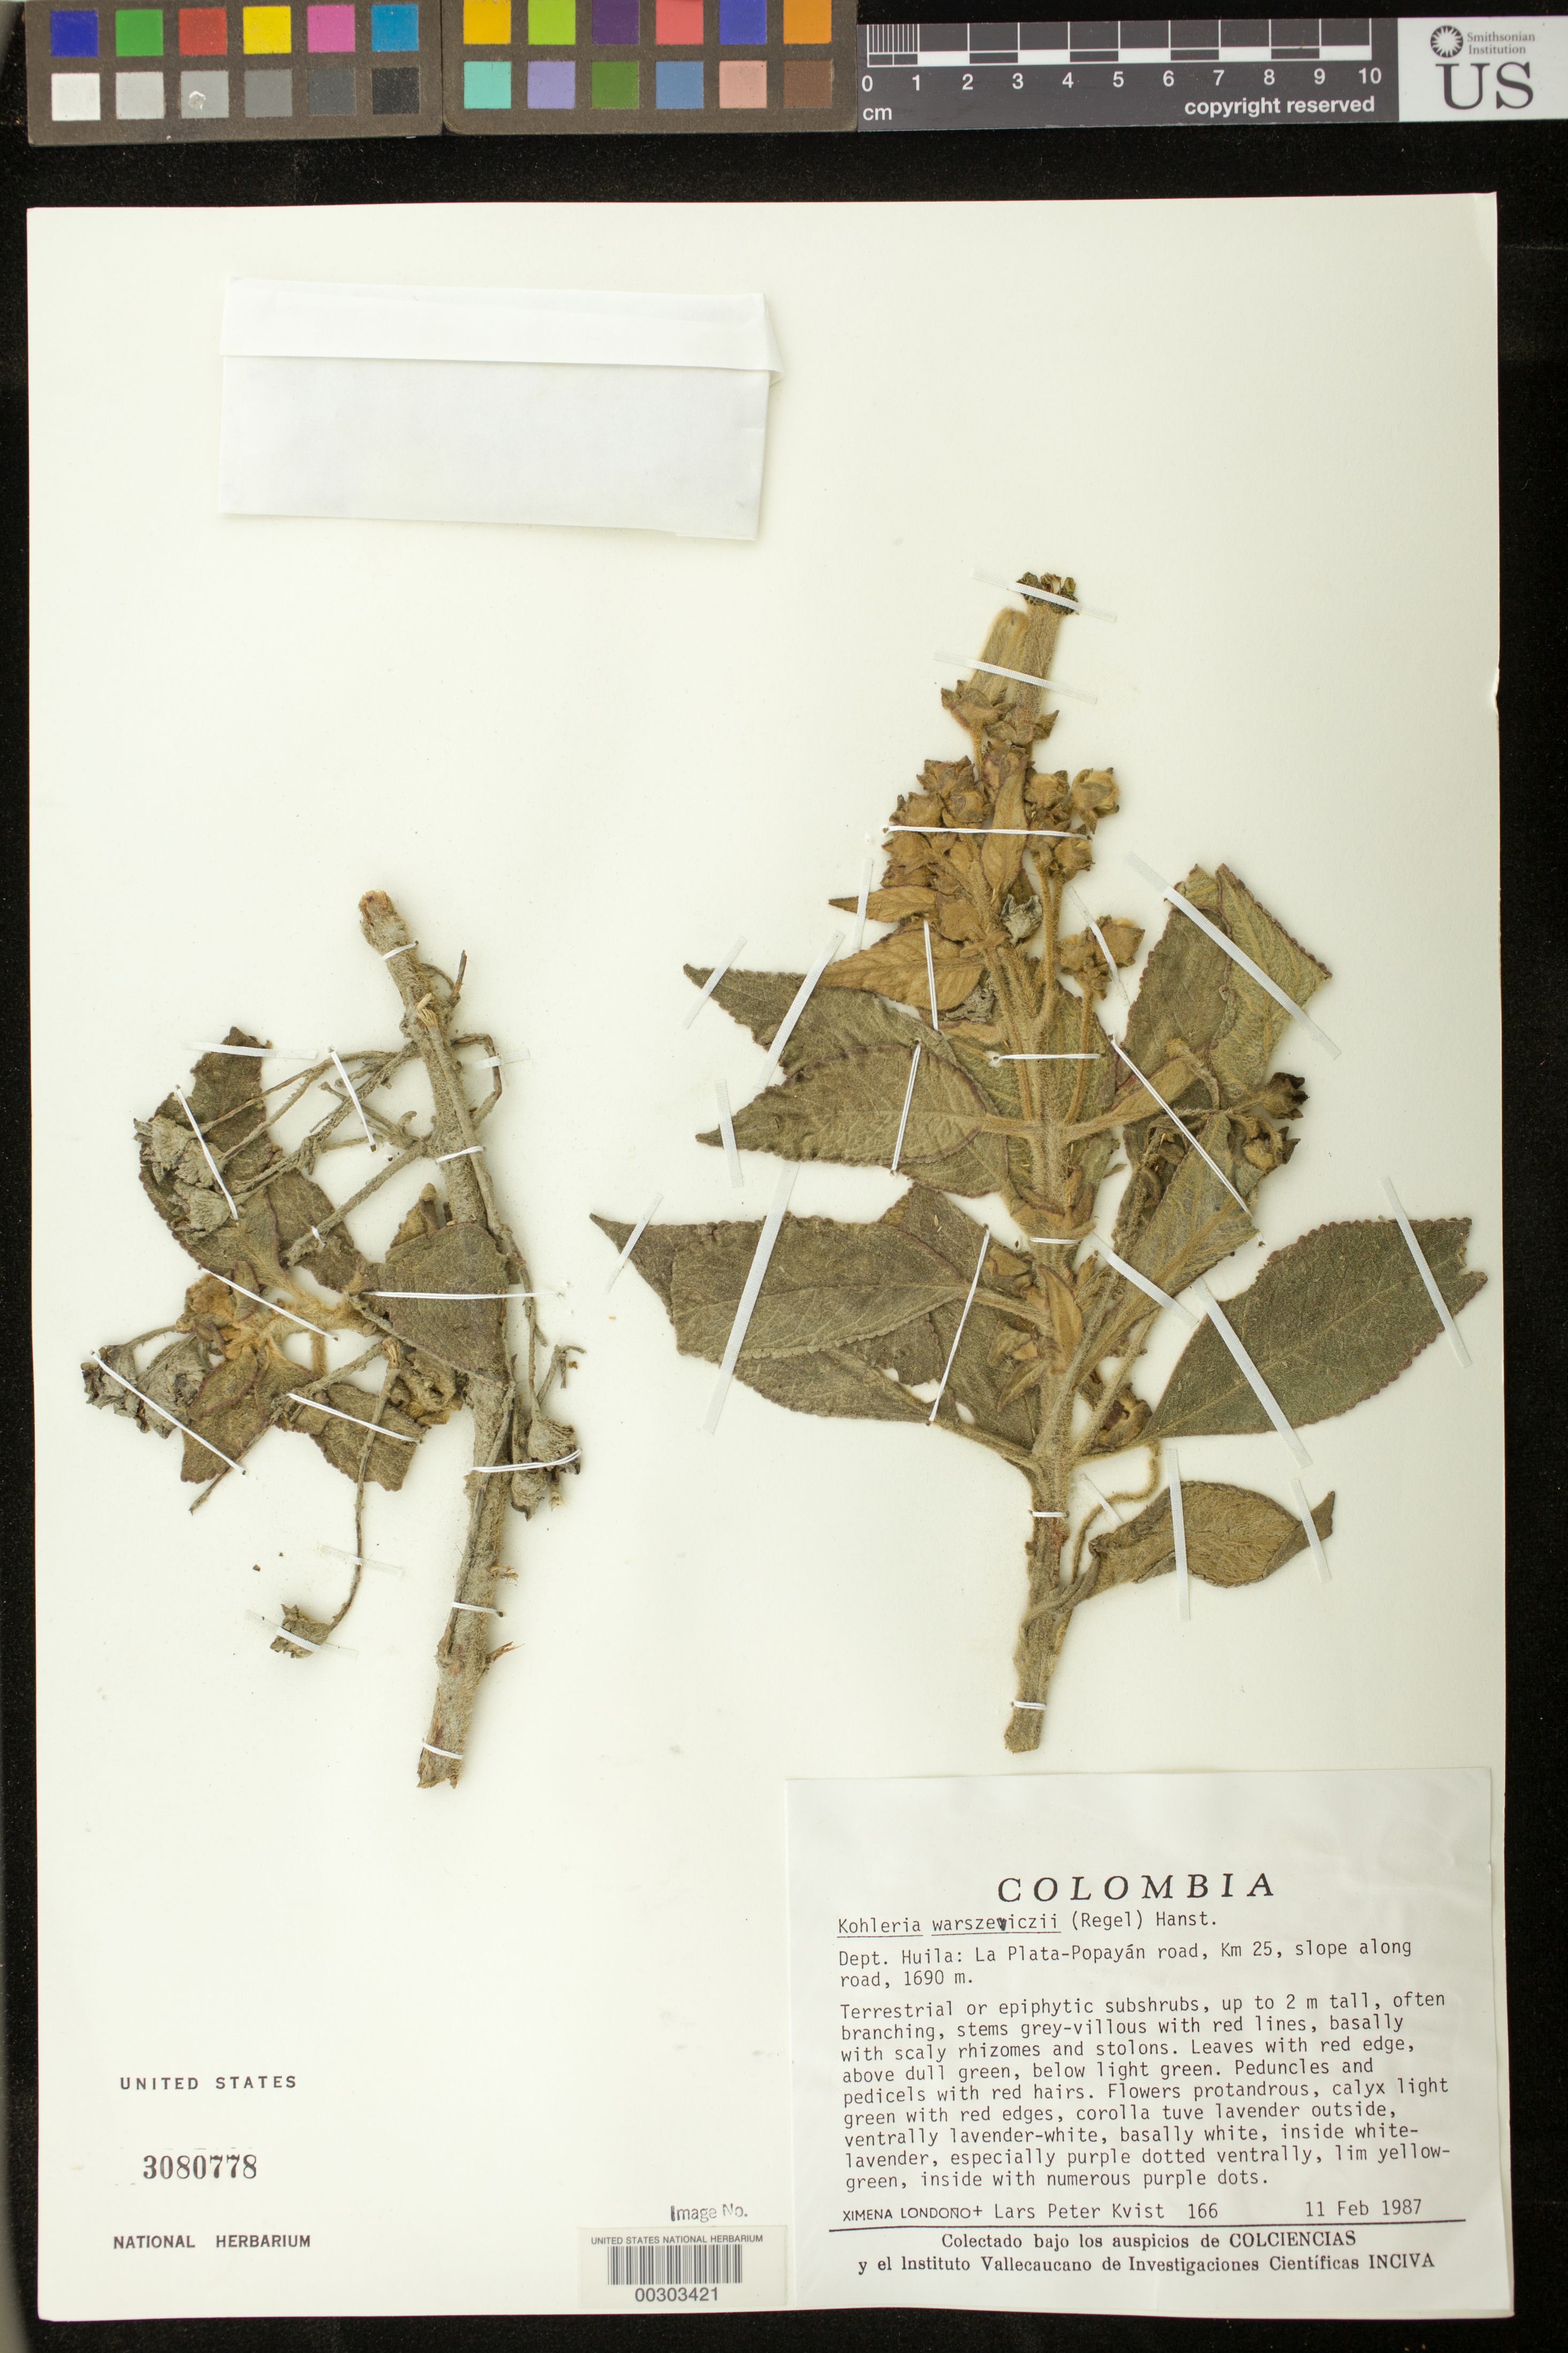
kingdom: Plantae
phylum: Tracheophyta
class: Magnoliopsida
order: Lamiales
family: Gesneriaceae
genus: Kohleria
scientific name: Kohleria warszewiczii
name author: (Regel) Hanst.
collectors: X. Londoño & L. P. Kvist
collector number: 166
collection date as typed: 11 Feb 1987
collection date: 1987-02-11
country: Colombia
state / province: Huila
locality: La Plata-Popayan road, km 25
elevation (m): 1690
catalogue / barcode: US 3080778